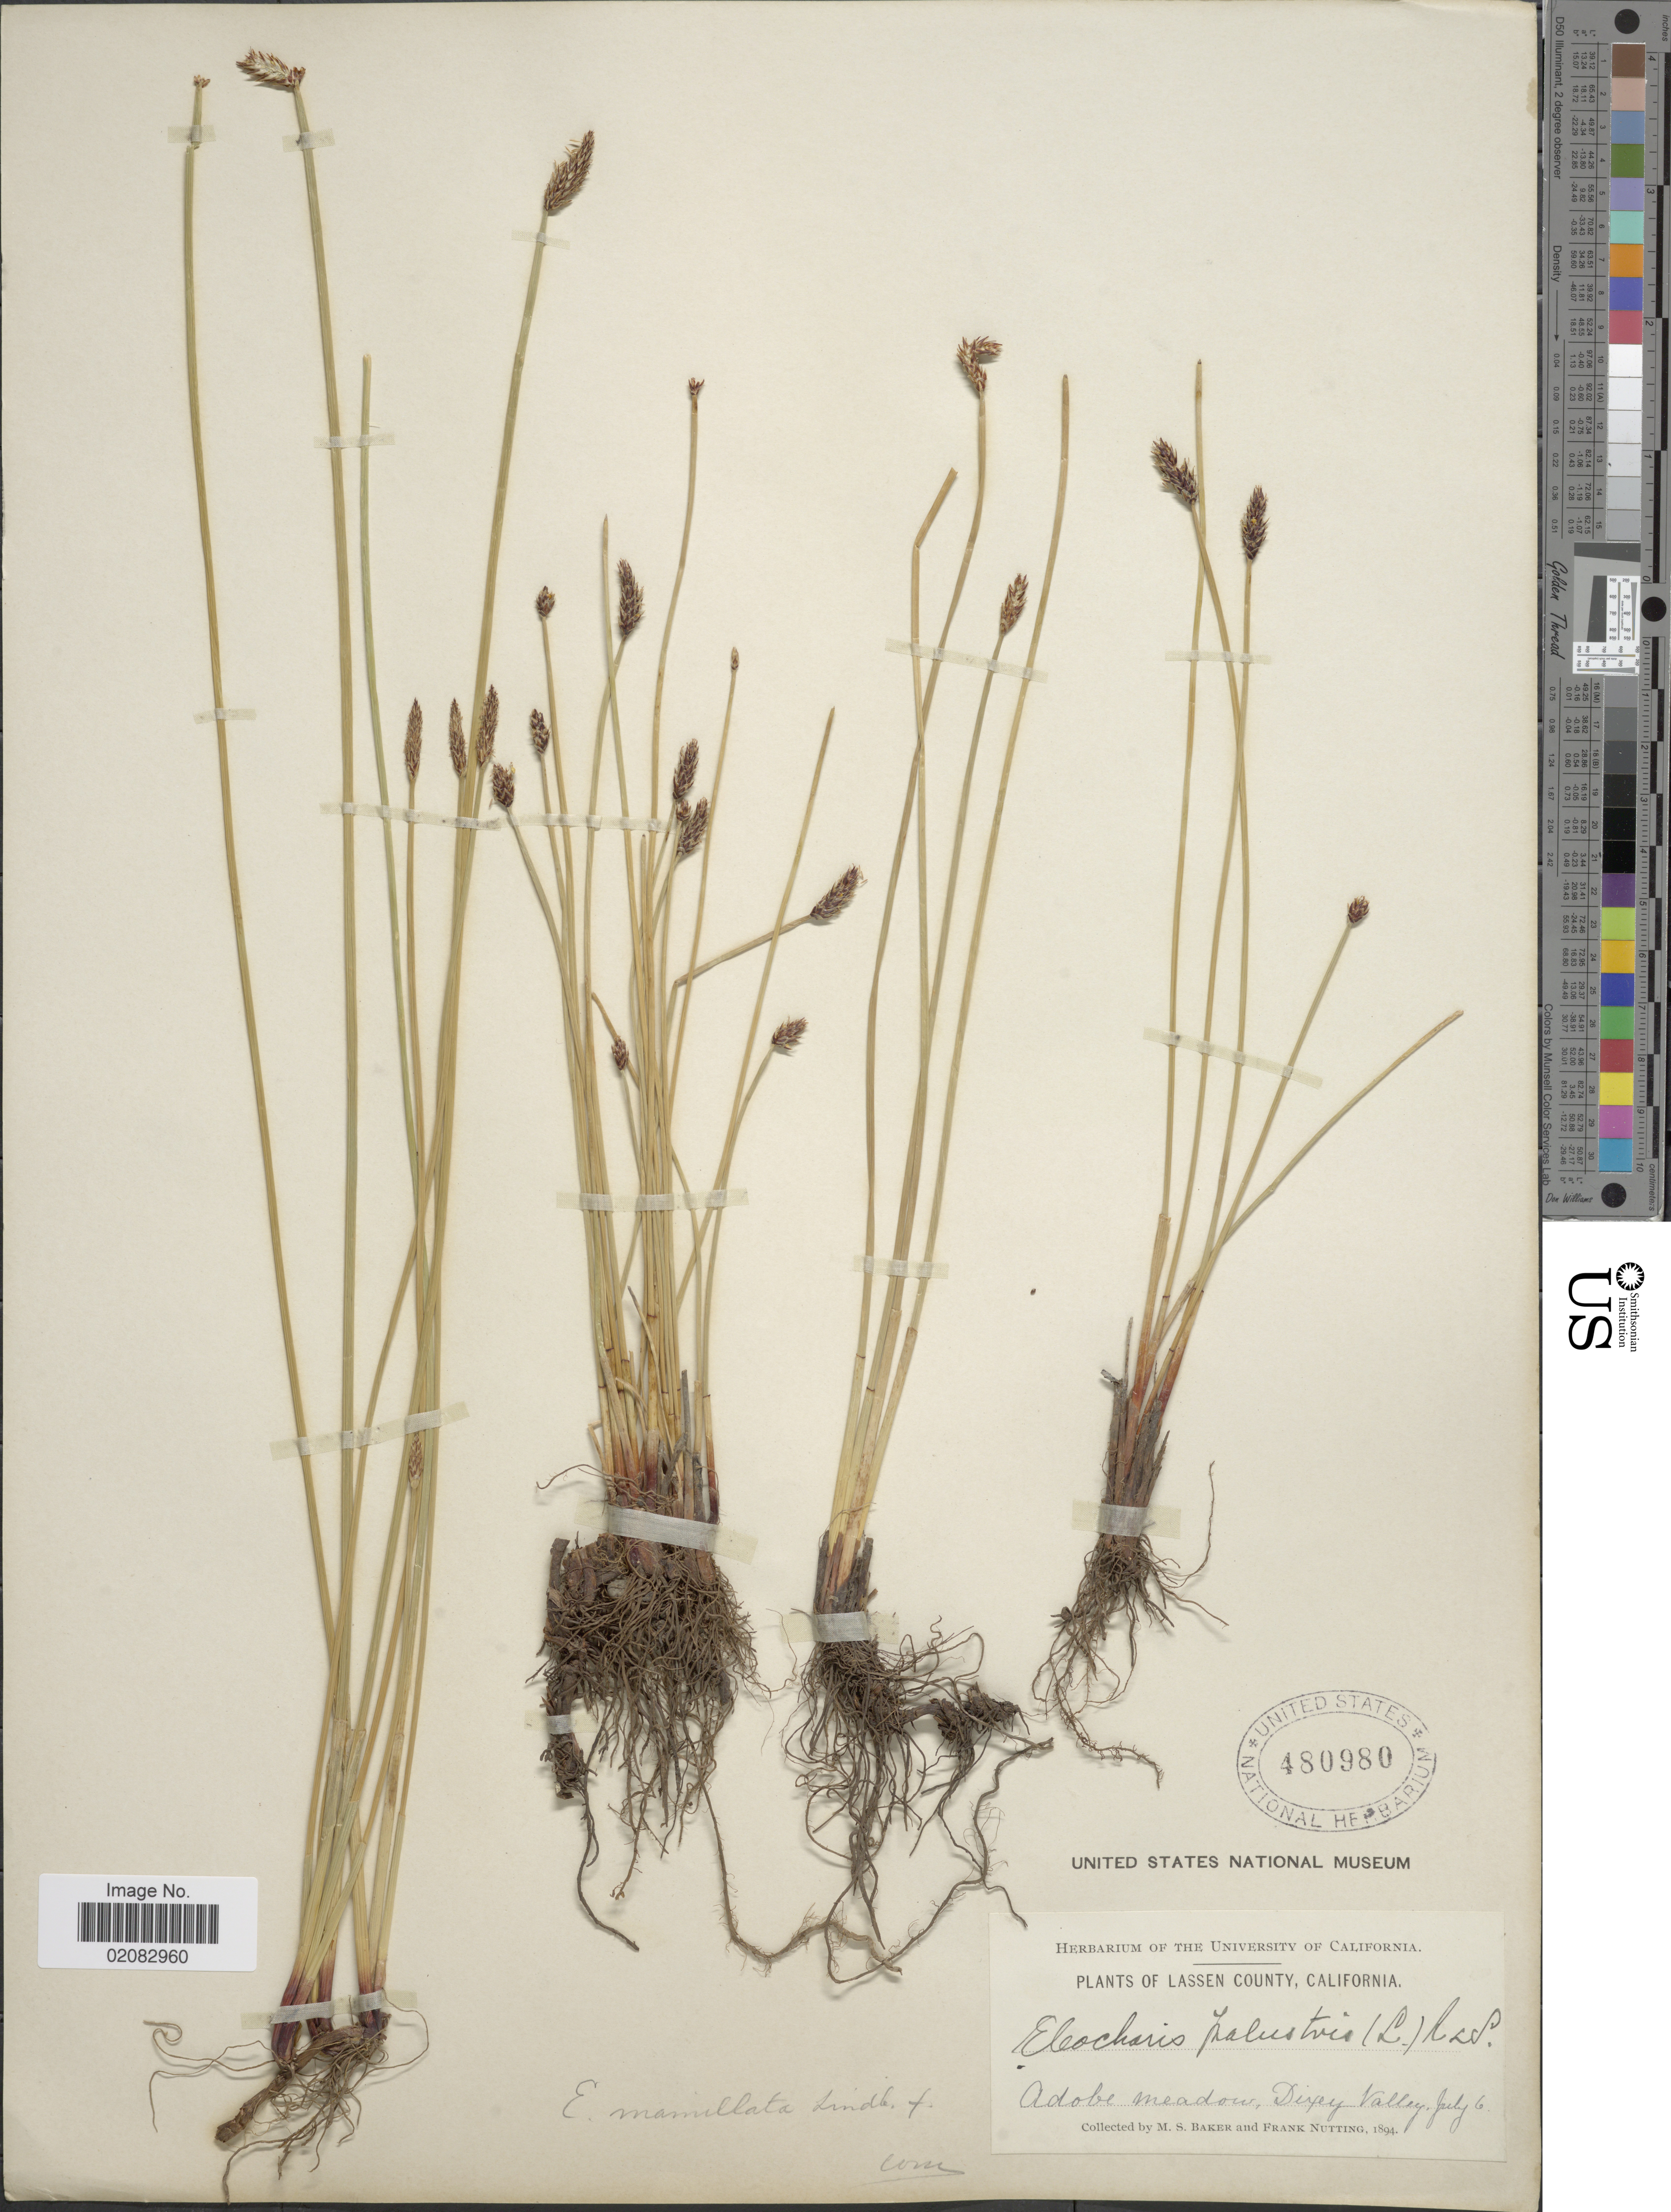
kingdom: Plantae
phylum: Tracheophyta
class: Liliopsida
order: Poales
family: Cyperaceae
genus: Eleocharis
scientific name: Eleocharis macrostachya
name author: Britton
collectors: M. S. Baker & F. Nutting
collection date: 1894-07-06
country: United States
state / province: California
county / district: Lassen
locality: Lassen County, Adobe meadow, Dixey Valley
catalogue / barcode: US 480980